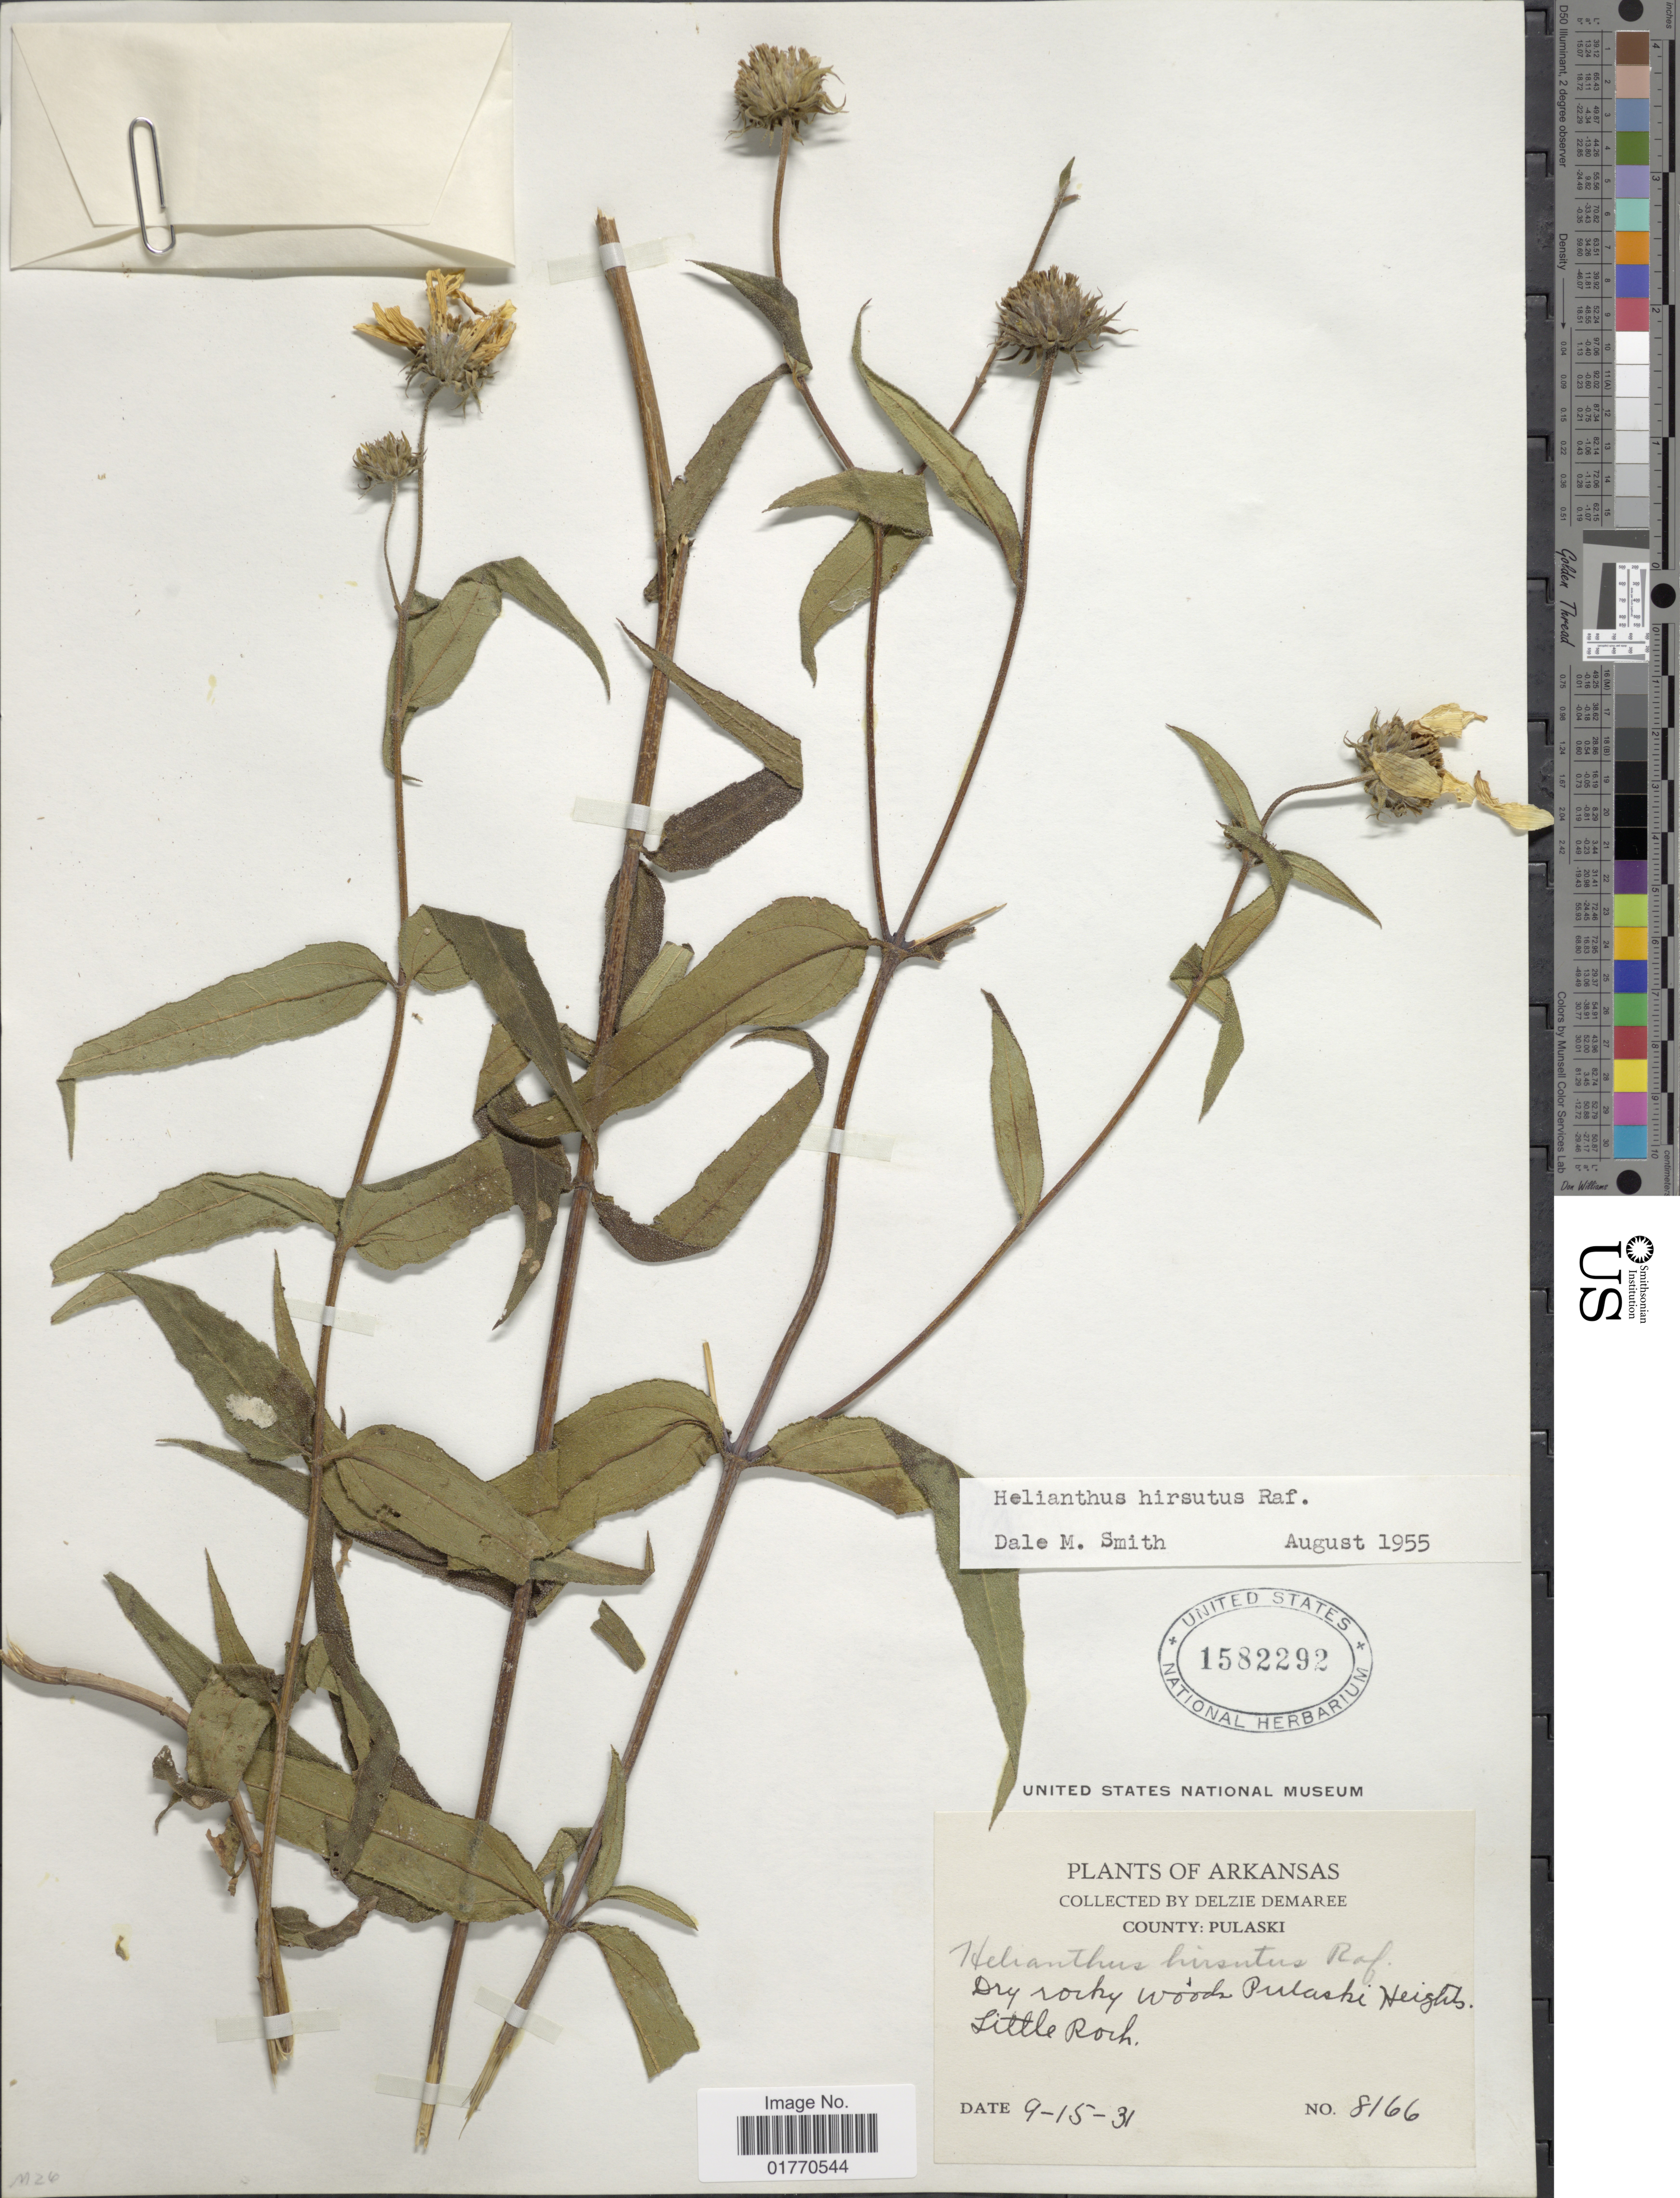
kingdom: Plantae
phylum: Tracheophyta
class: Magnoliopsida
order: Asterales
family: Asteraceae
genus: Helianthus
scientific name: Helianthus hirsutus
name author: Raf.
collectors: D. Demaree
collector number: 8166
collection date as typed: Transcribed d/m/y: 15/9/31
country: United States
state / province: Arkansas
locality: County: Pulaski, Pulaskil Heights, Little Rock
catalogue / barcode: US 1582292